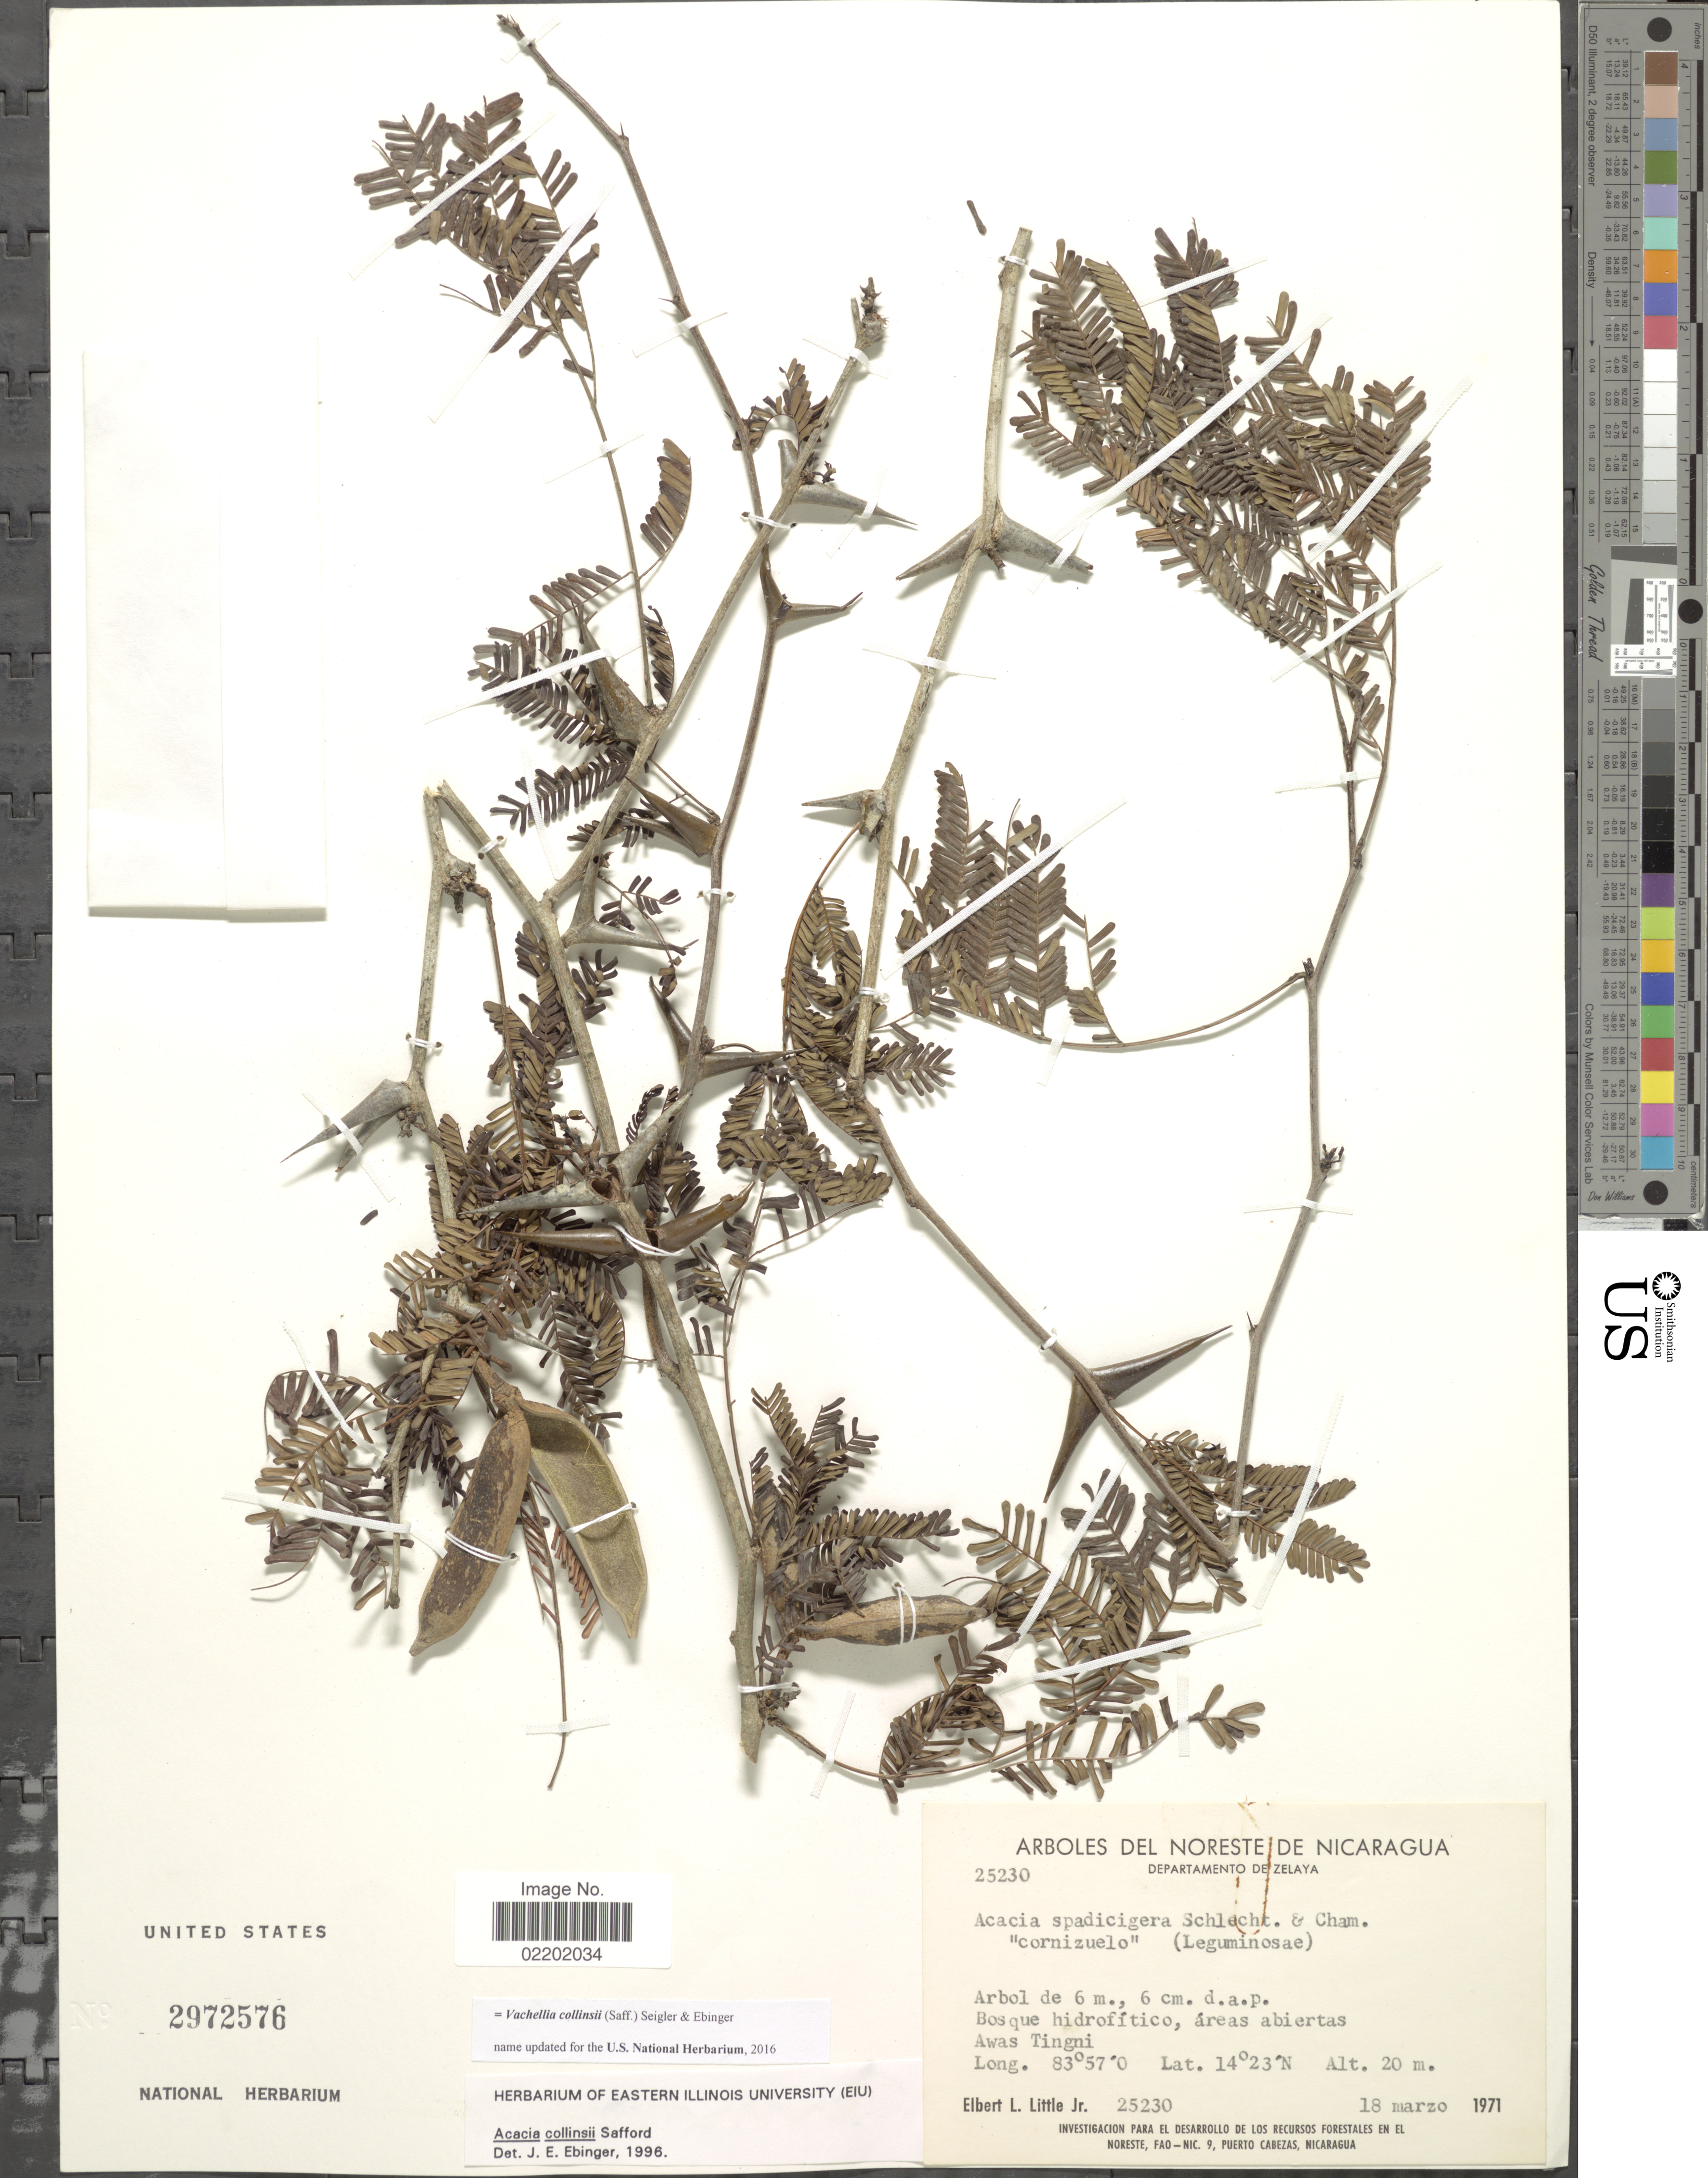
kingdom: Plantae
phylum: Tracheophyta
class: Magnoliopsida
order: Fabales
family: Fabaceae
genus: Vachellia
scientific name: Vachellia collinsii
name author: (Saff.) Seigler & Ebinger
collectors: E. L. Little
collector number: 25230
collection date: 1971-03-18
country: Nicaragua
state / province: Atlantico Norte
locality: Arboles del Noreste de Nicaragua, Departamento de Zelaya, Bosque hidrofítico, áreas abiertas Awas Tingni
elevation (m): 20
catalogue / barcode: US 2972576